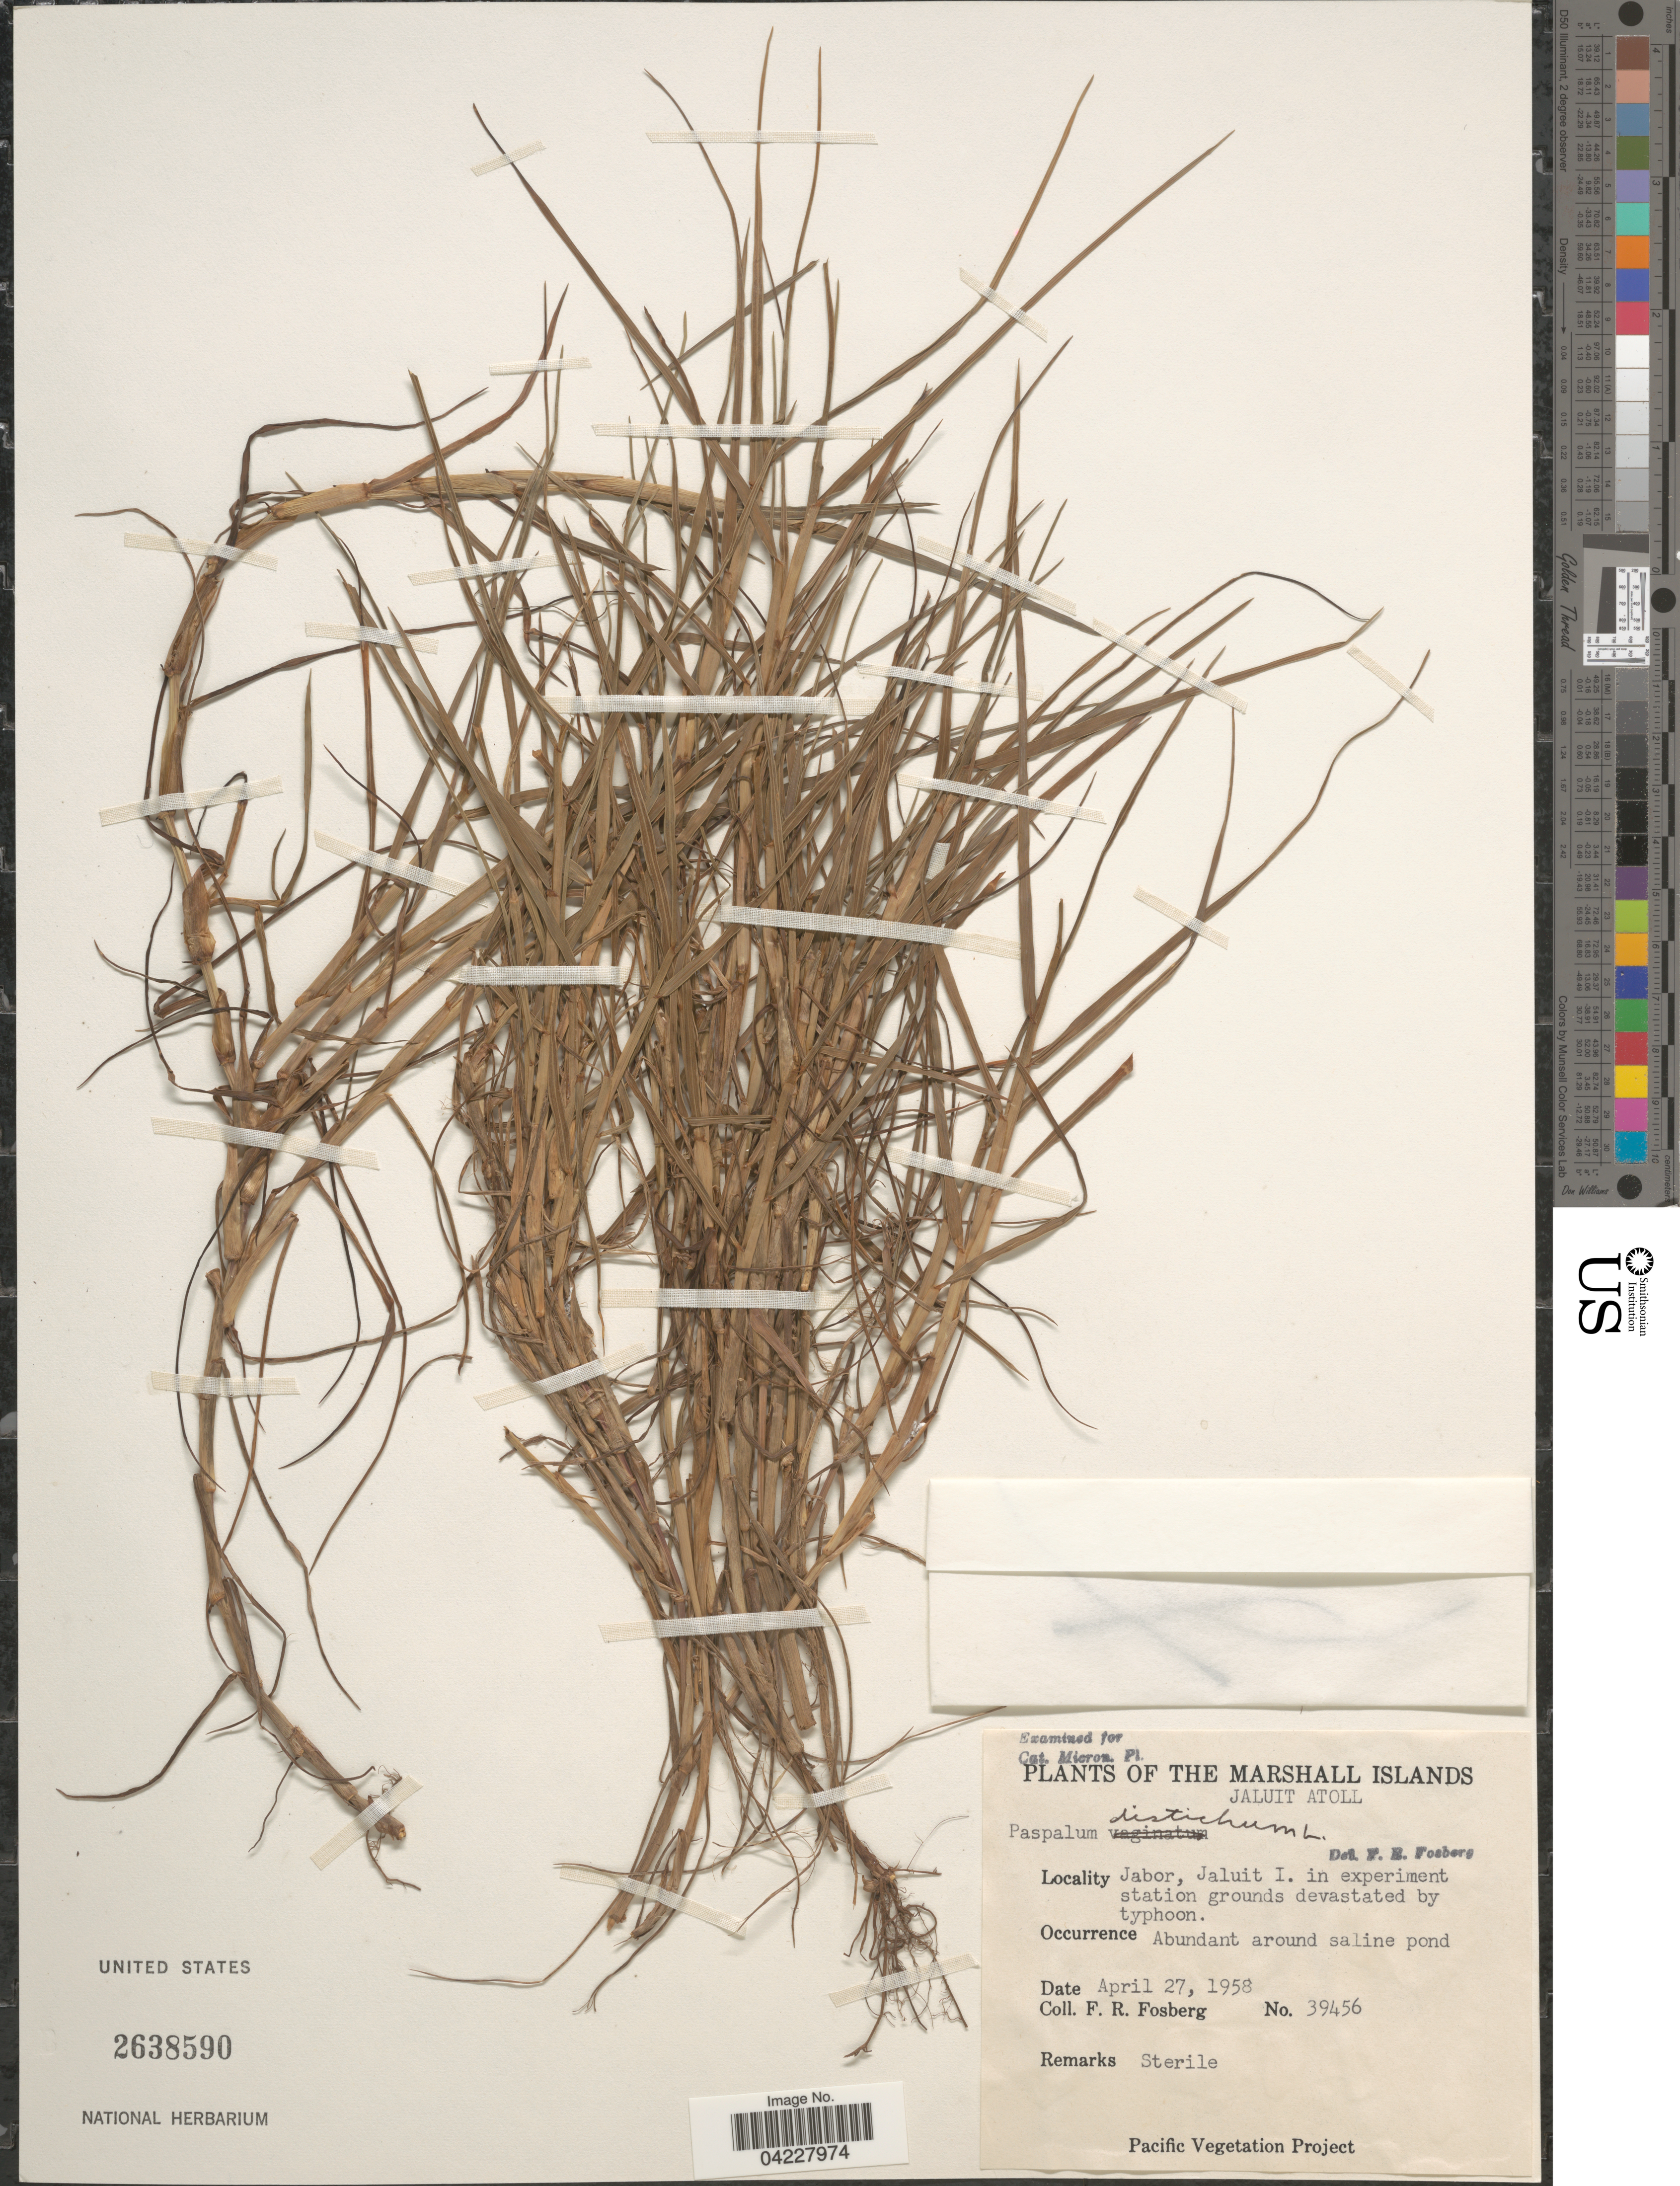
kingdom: Plantae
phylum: Tracheophyta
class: Liliopsida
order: Poales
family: Poaceae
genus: Paspalum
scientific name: Paspalum distichum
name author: L.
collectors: F. R. Fosberg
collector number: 39456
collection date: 1958-04-27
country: Marshall Islands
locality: Jaluit Atoll. Jabor, Jaluit I. in experiment station grounds.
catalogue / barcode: US 2638590